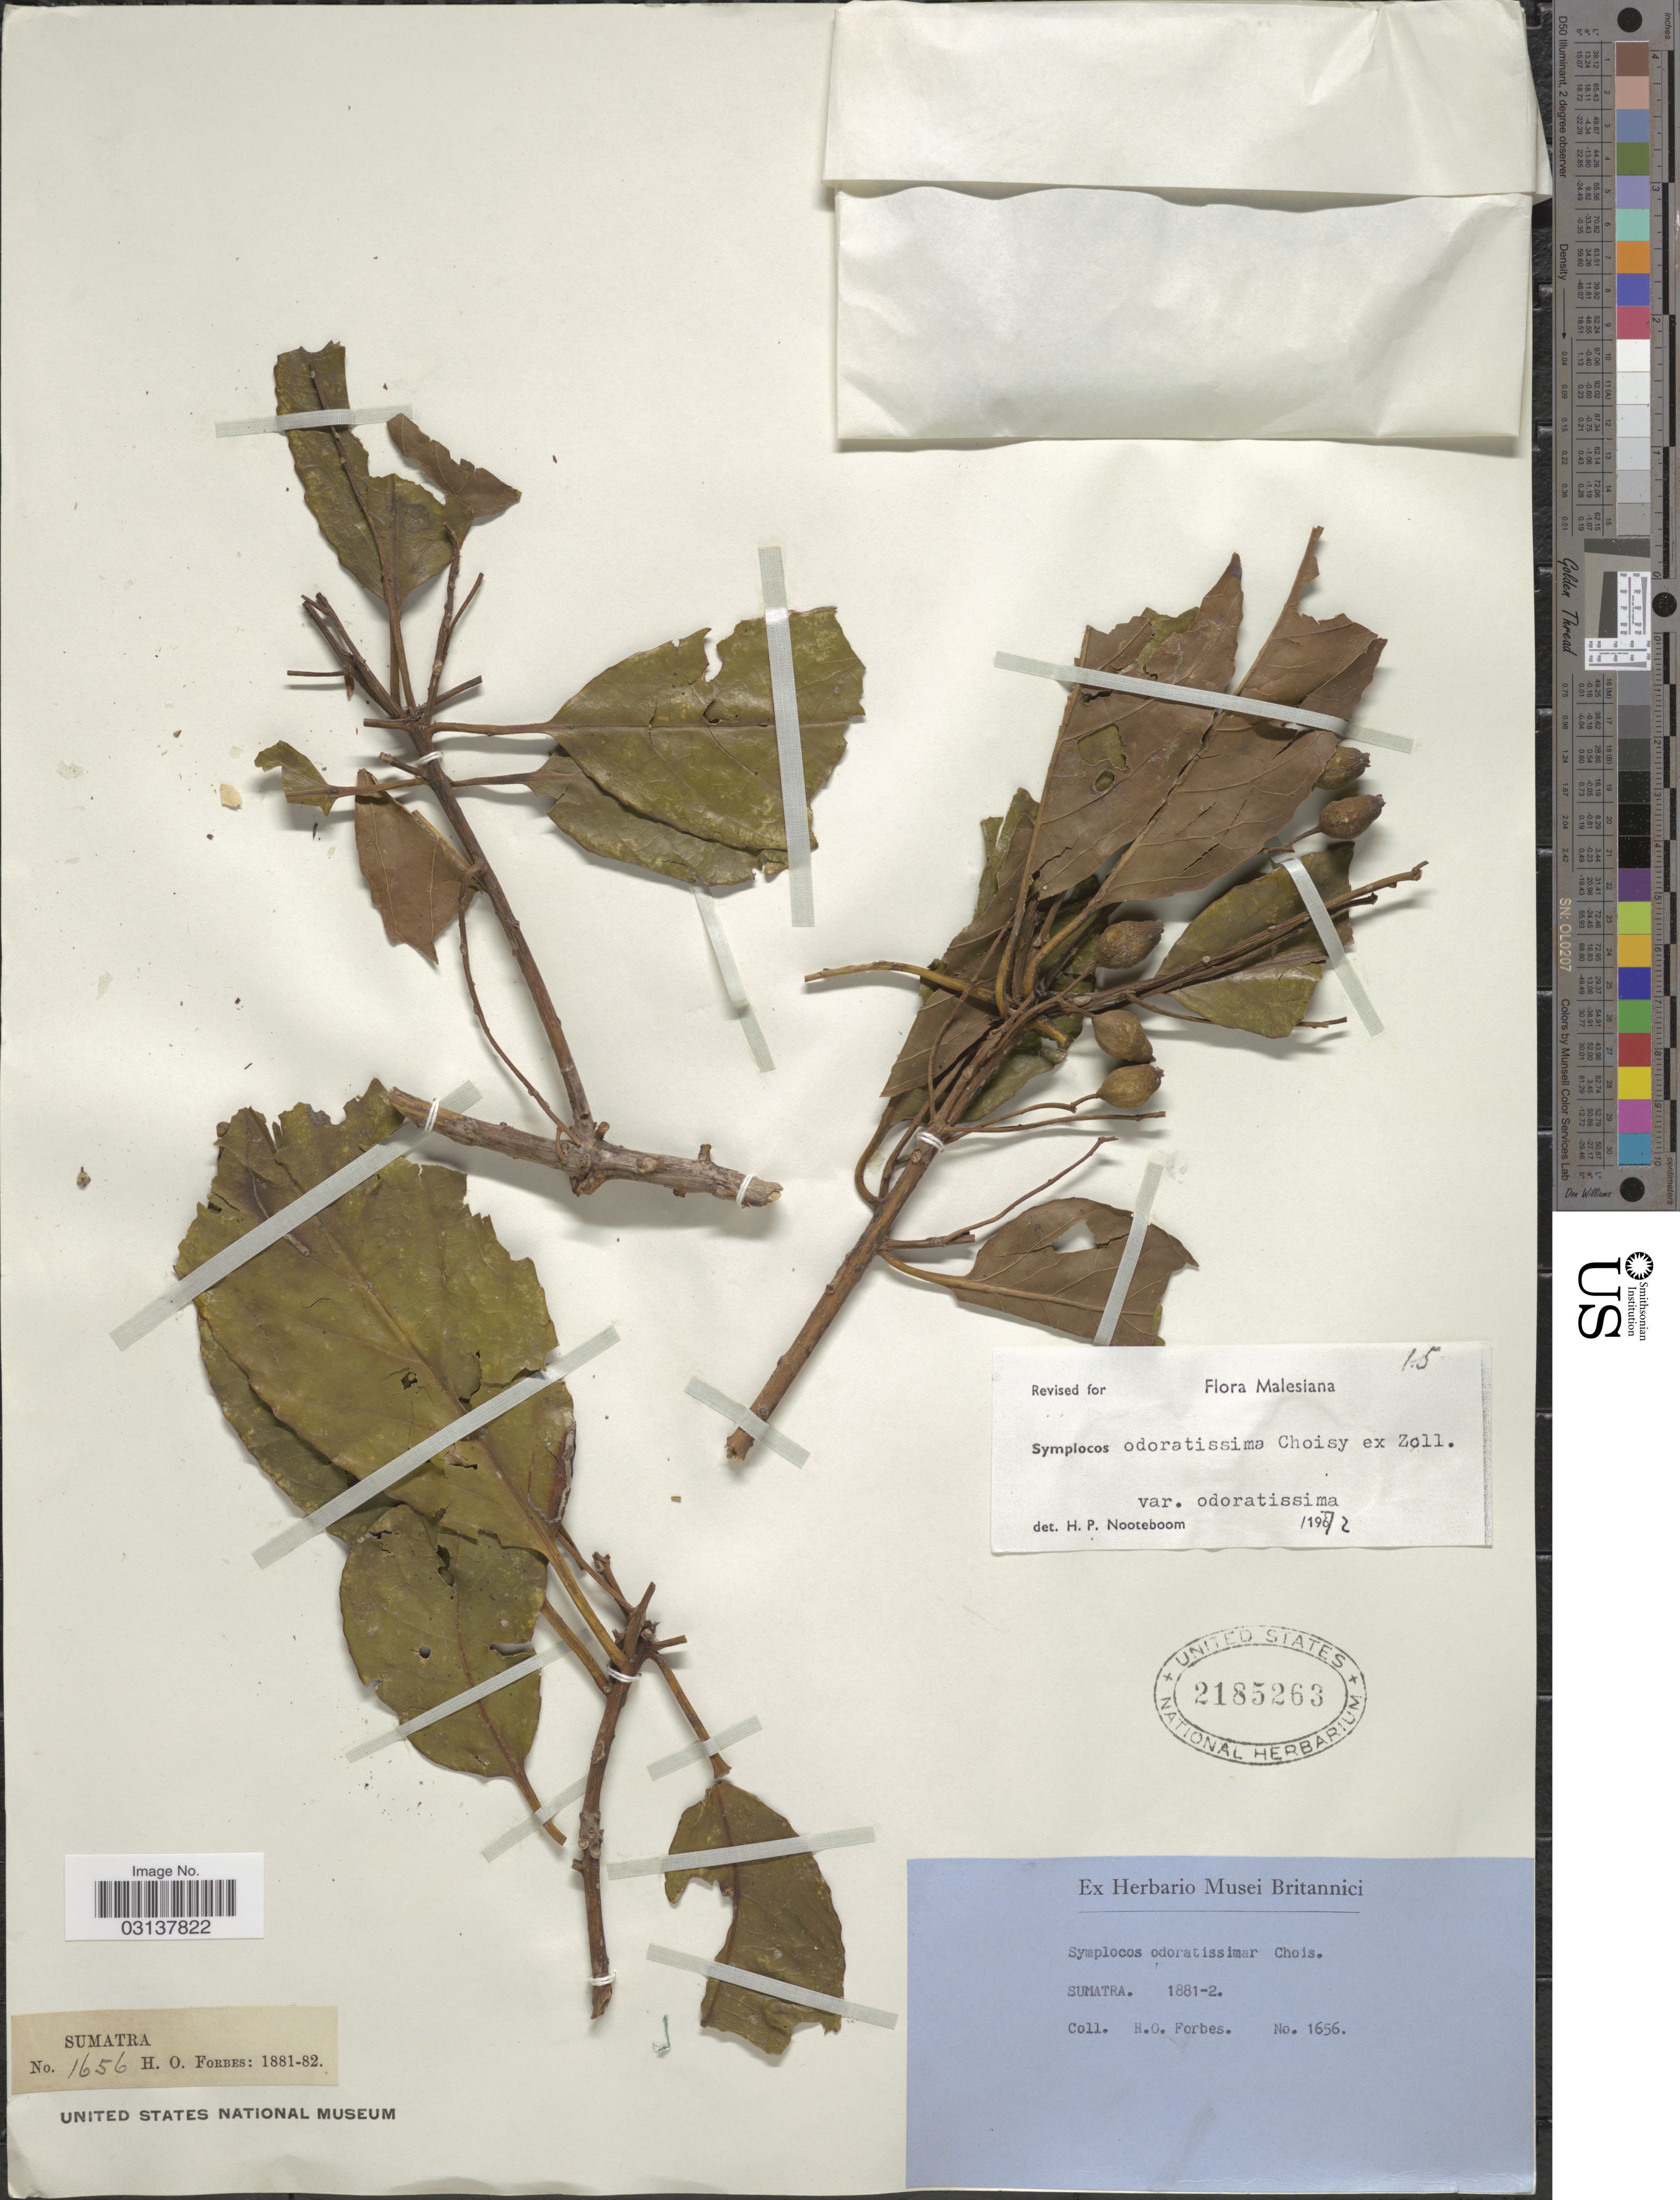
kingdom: Plantae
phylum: Tracheophyta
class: Magnoliopsida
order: Ericales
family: Symplocaceae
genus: Symplocos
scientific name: Symplocos odoratissima var. odoratissima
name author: (Blume) Choisy ex Zoll.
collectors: H. O. Forbes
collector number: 1656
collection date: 1881/1882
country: Indonesia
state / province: Sumatra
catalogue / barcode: US 2185263